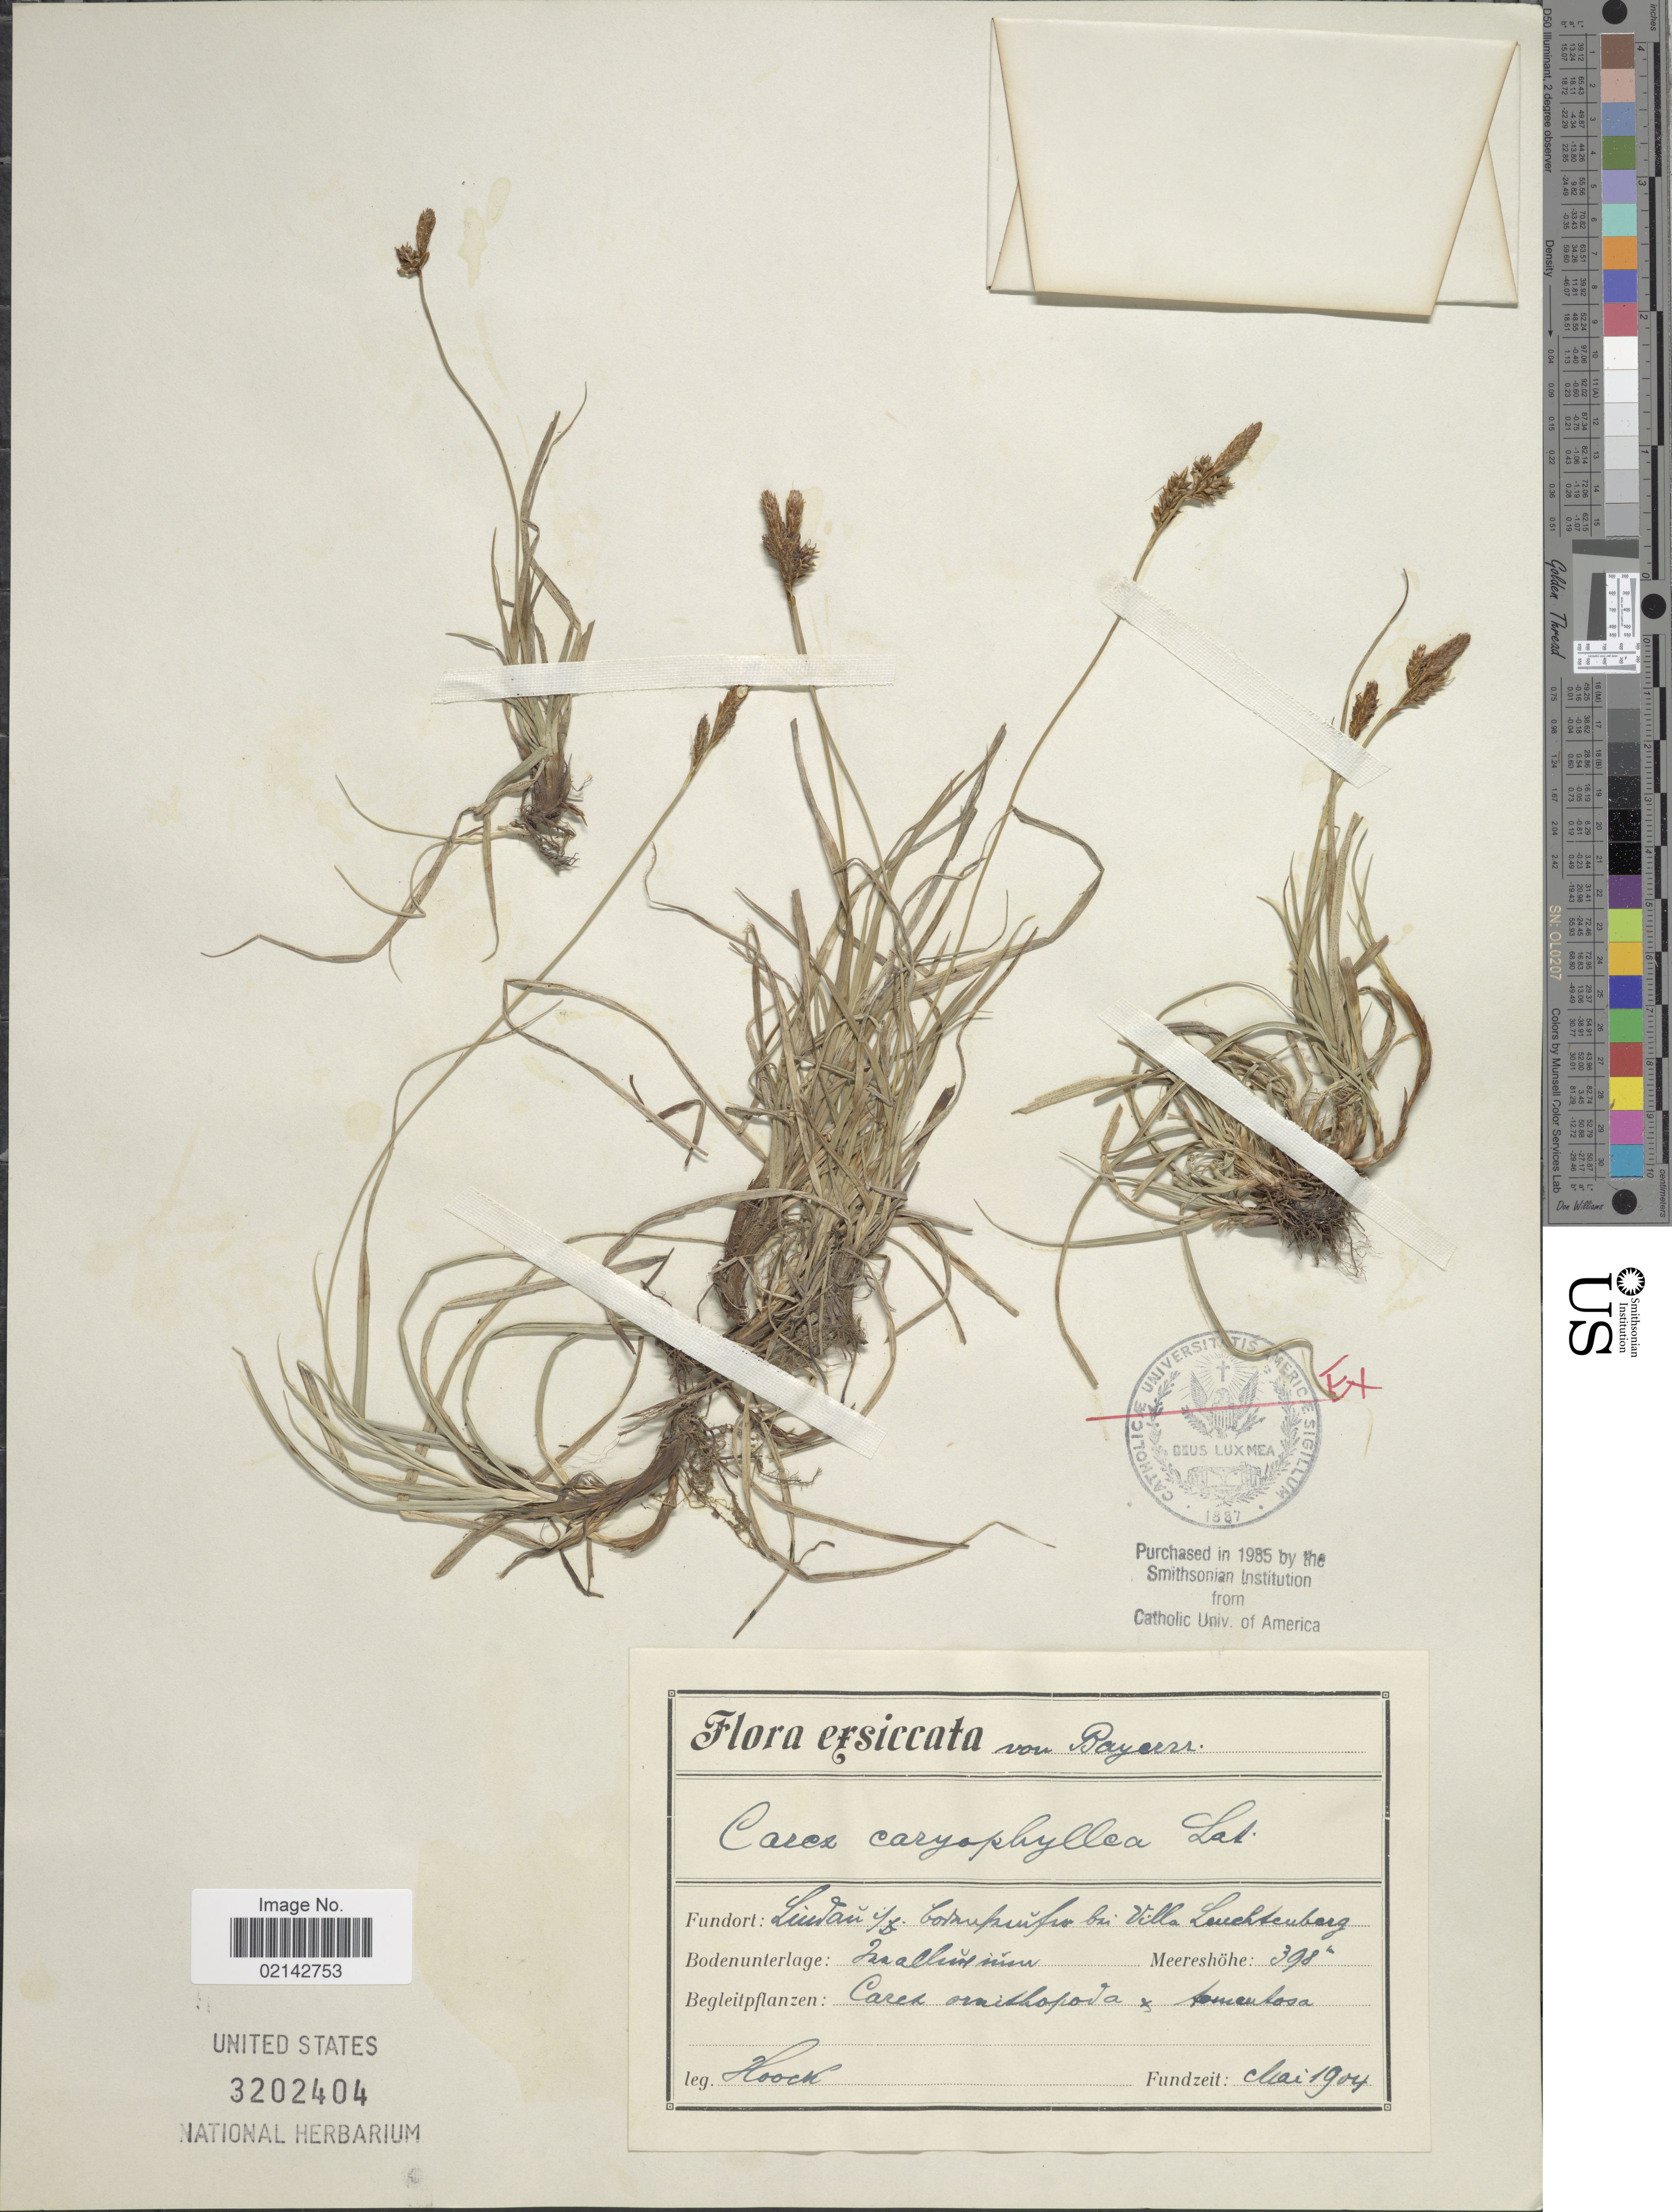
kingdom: Plantae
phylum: Tracheophyta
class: Liliopsida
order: Poales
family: Cyperaceae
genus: Carex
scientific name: Carex caryophyllea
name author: Latourr.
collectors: -. Hoock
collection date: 1904-05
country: Germany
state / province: Bayern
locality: Bayern, Fundort: Suidan Sb bordupuifa bei Villa Luchtenberg. [interpreted]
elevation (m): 398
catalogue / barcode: US 3202404